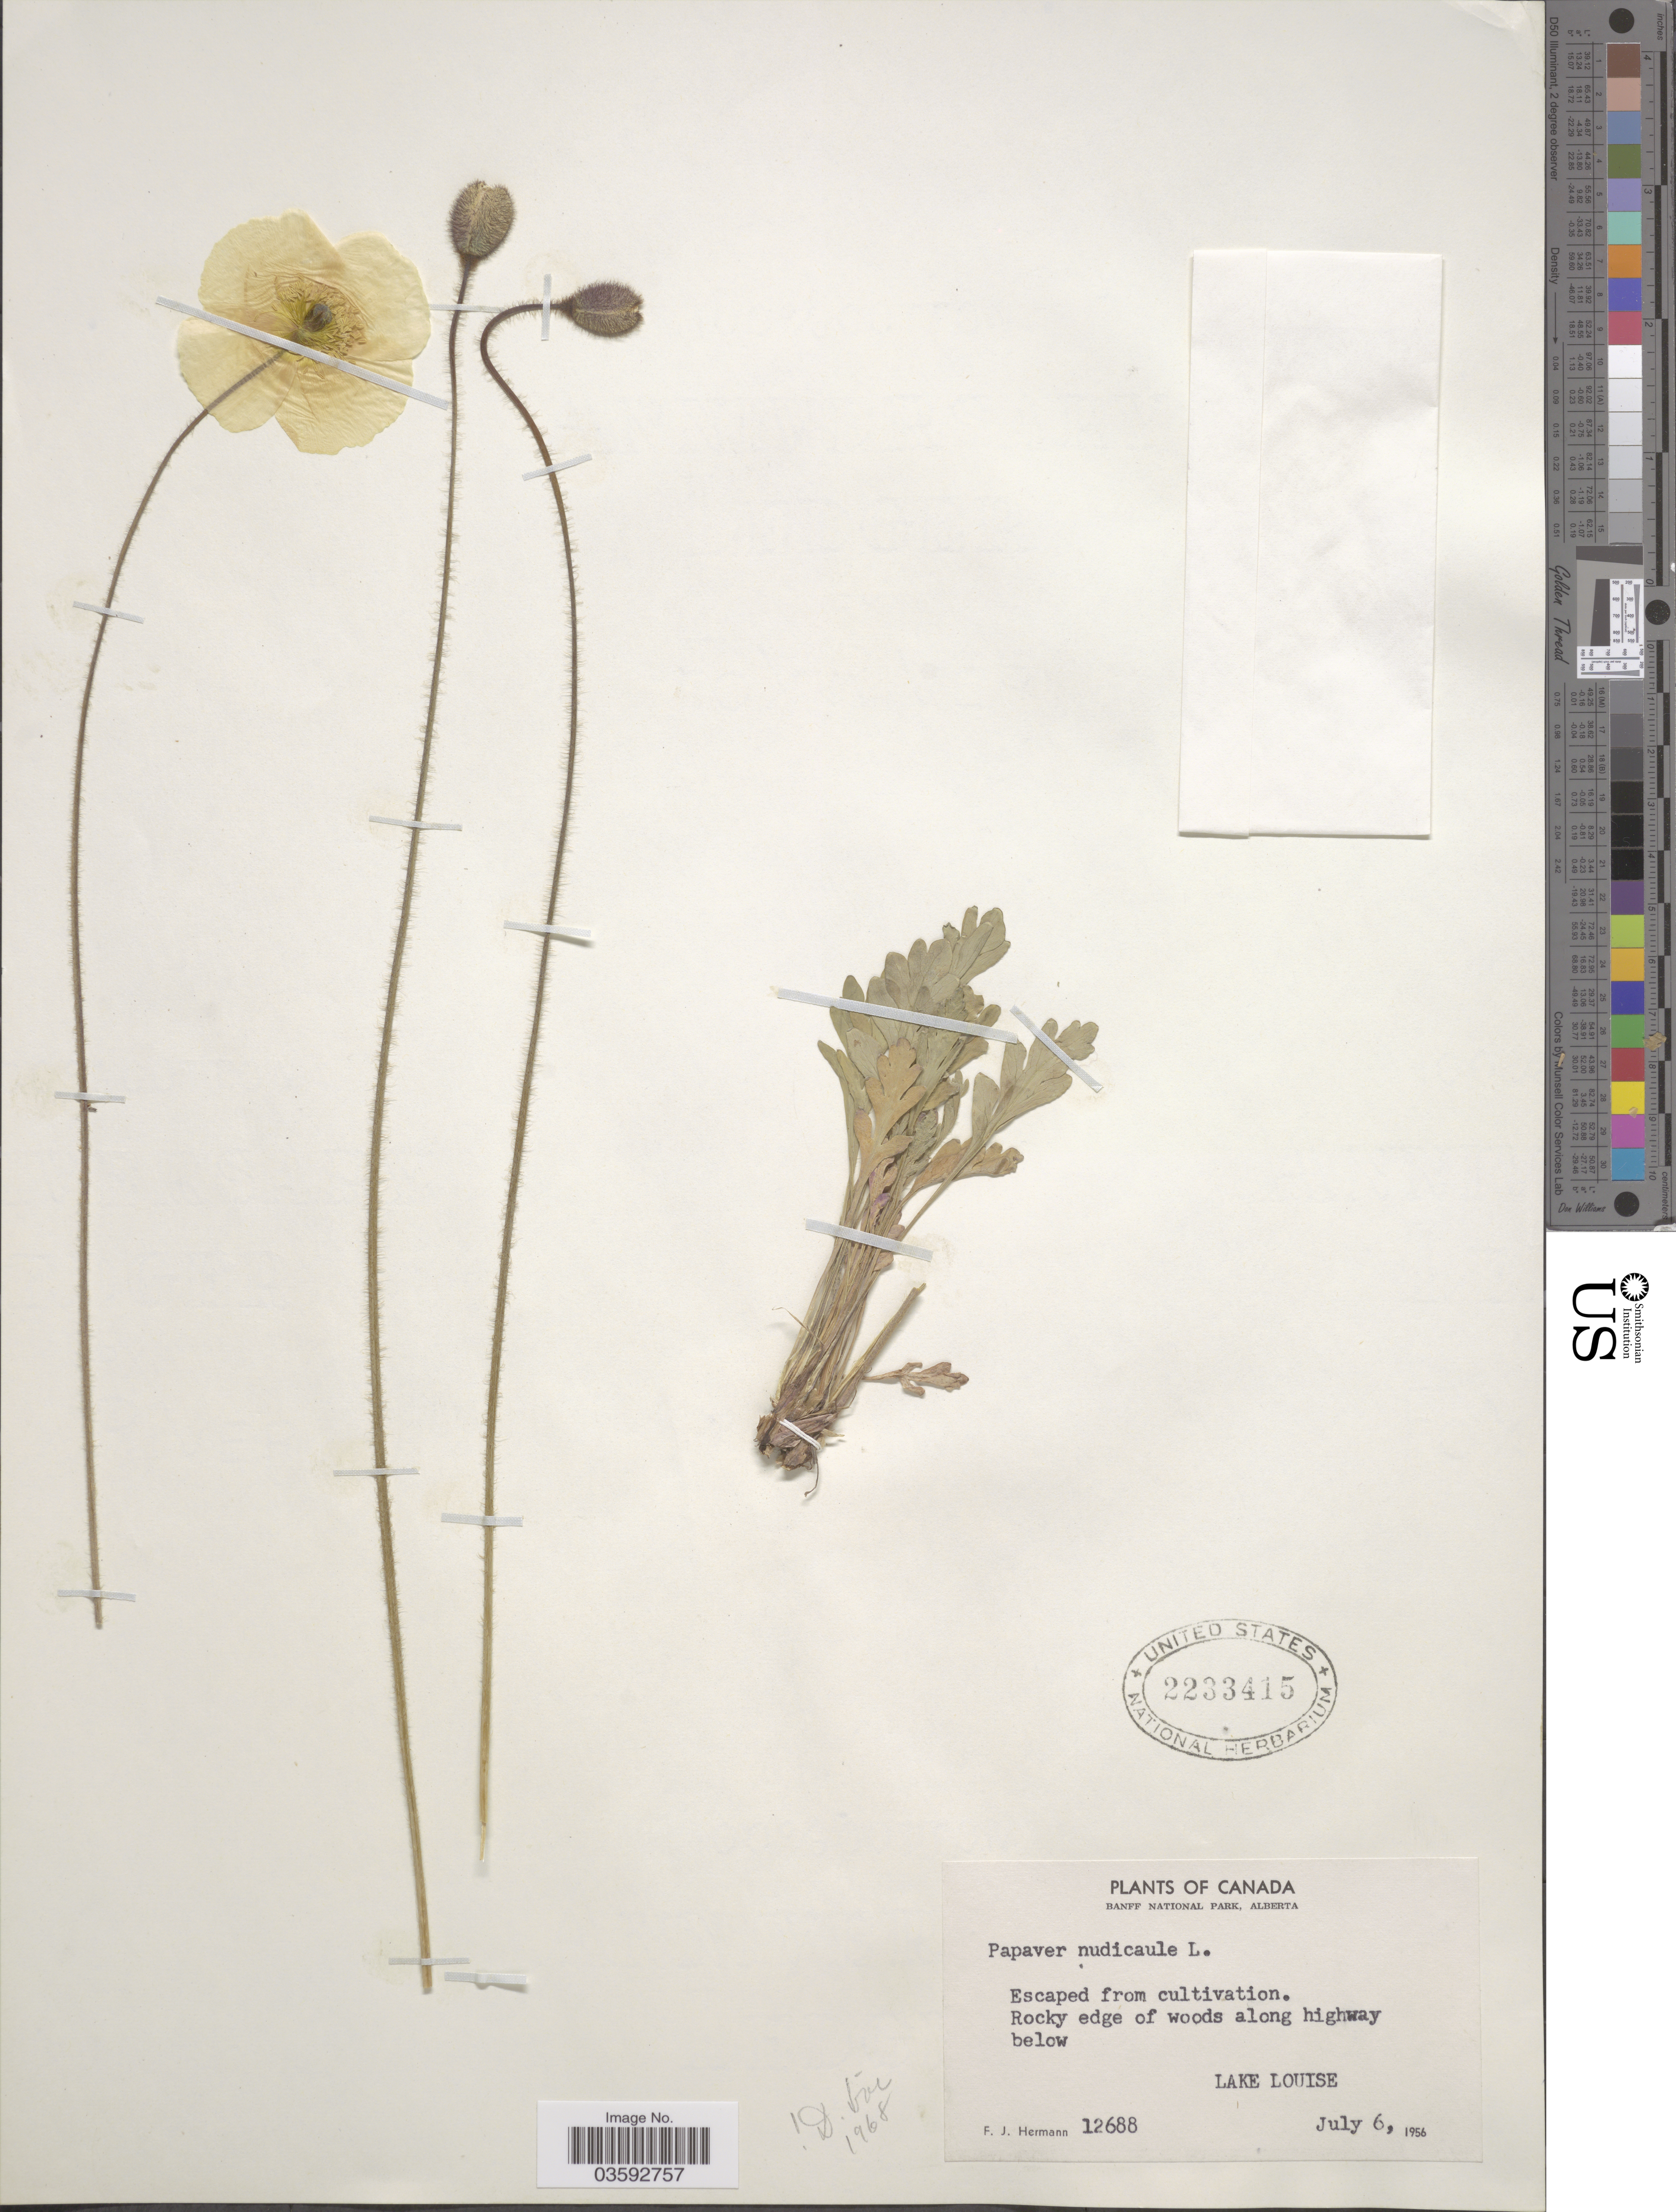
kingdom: Plantae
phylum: Tracheophyta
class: Magnoliopsida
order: Ranunculales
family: Papaveraceae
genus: Papaver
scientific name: Papaver nudicaule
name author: L.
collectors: F. J. Hermann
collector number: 12688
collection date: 1956-07-06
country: Canada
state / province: British Columbia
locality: Banff National Park. Rocky edge of woods along highway below Lake Louise.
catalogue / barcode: US 2233415